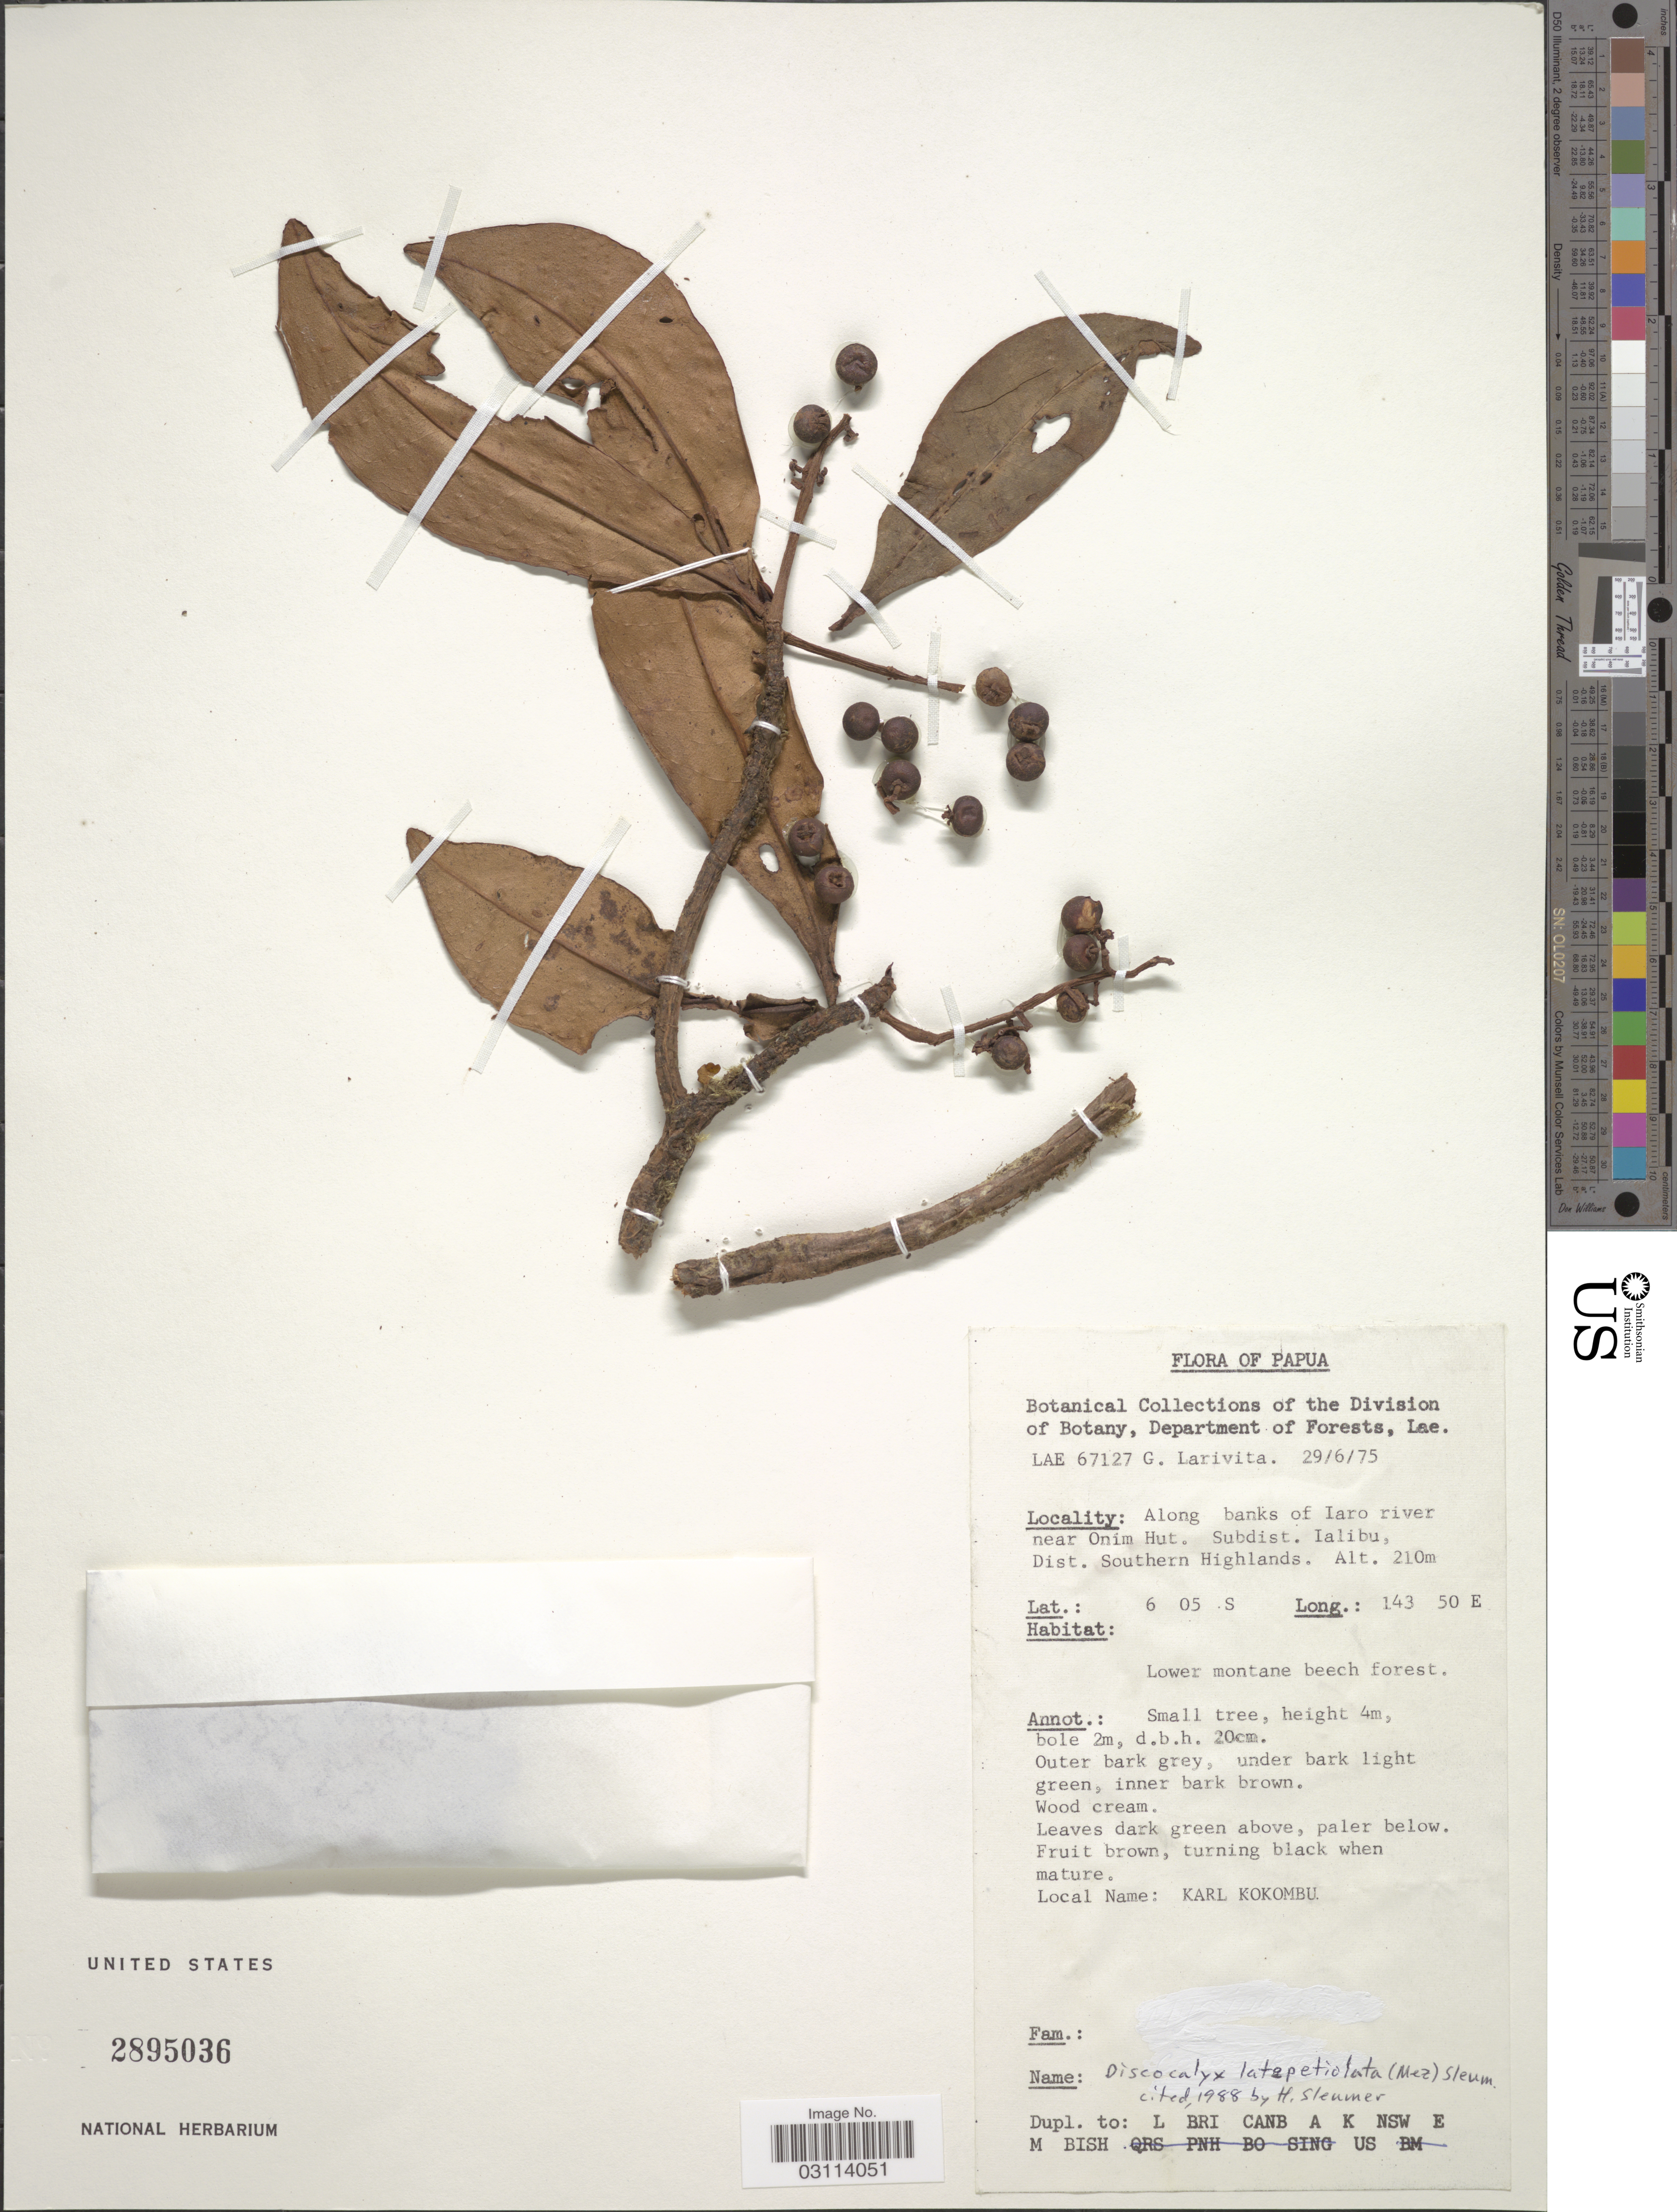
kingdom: Plantae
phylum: Tracheophyta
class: Magnoliopsida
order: Ericales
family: Primulaceae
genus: Discocalyx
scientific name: Discocalyx latepetiolata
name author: (Mez) Sleumer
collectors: G. Larivita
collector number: LAE 67127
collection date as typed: Transcribed d/m/y: 29/6/75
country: Papua New Guinea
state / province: Southern Highlands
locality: Papua. Along banks of Iaro river near Onim Hut. Subdist. Ialibu, Dist. Southern Highlands.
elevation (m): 210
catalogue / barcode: US 2895036